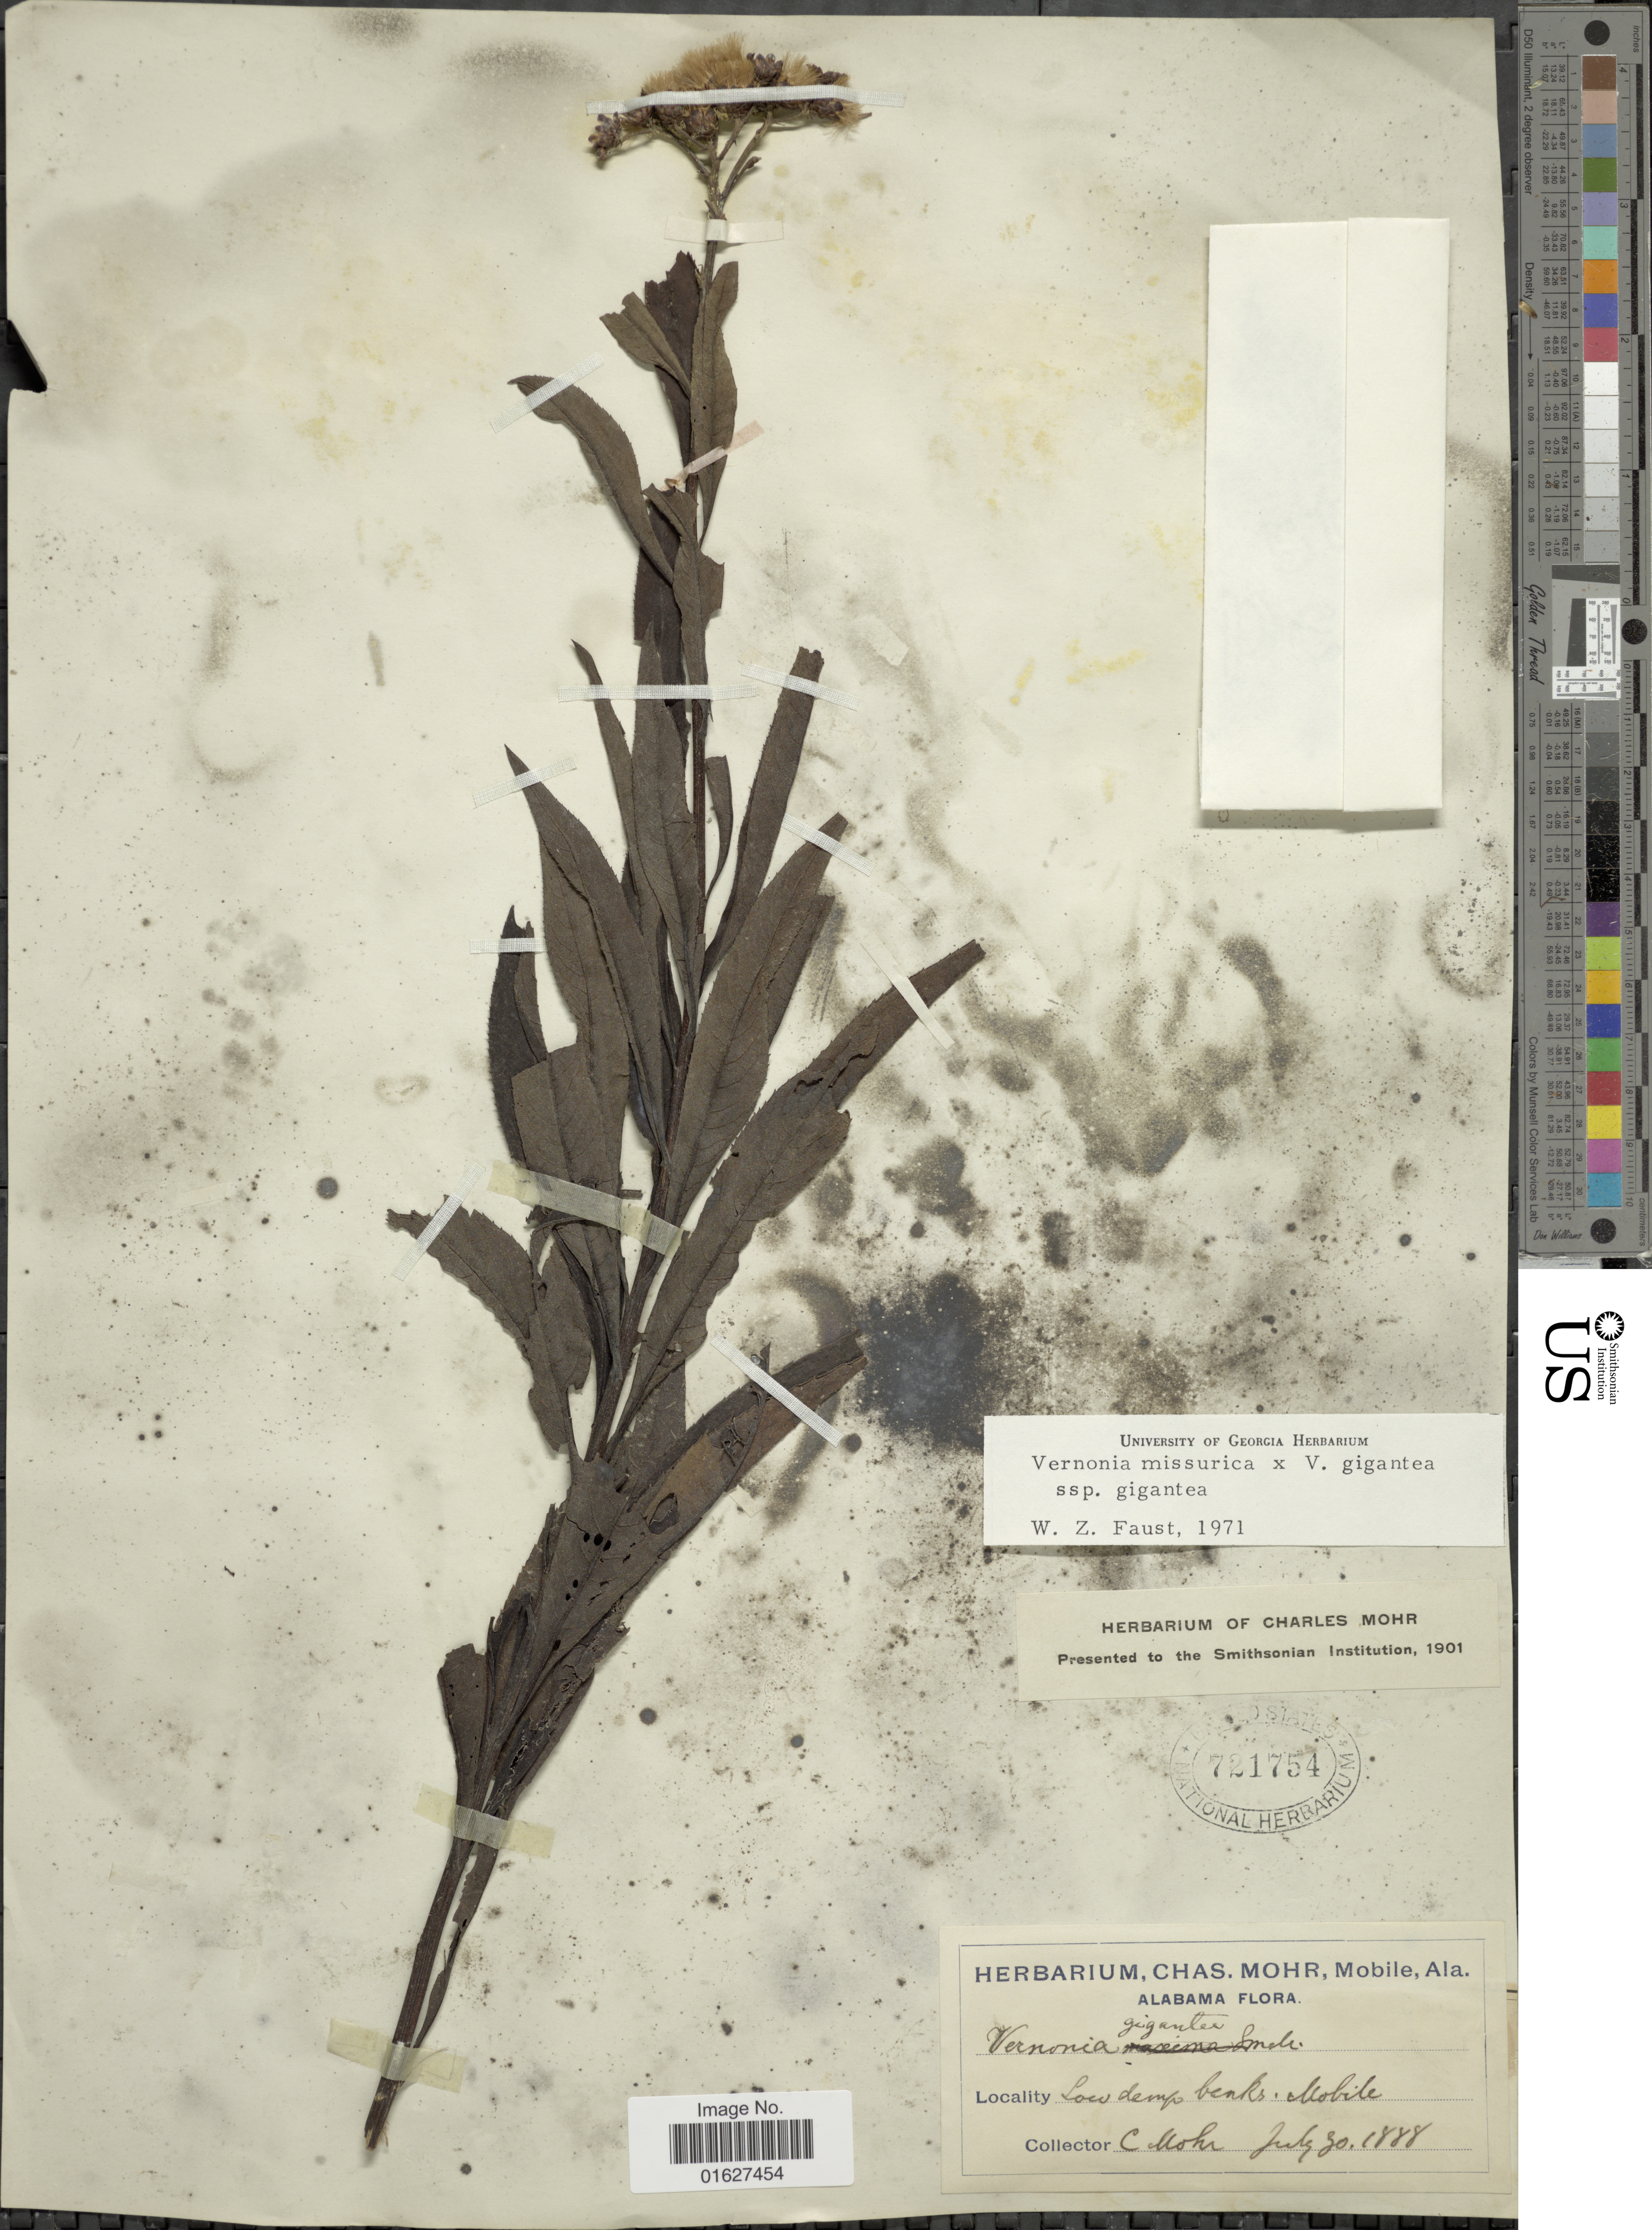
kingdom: Plantae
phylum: Tracheophyta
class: Magnoliopsida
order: Asterales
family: Asteraceae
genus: Vernonia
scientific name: Vernonia missurica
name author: Raf.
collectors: C. T. Mohr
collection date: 1888-07-30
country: United States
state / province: Alabama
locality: Low damp banks, Mobile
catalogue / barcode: US 721754